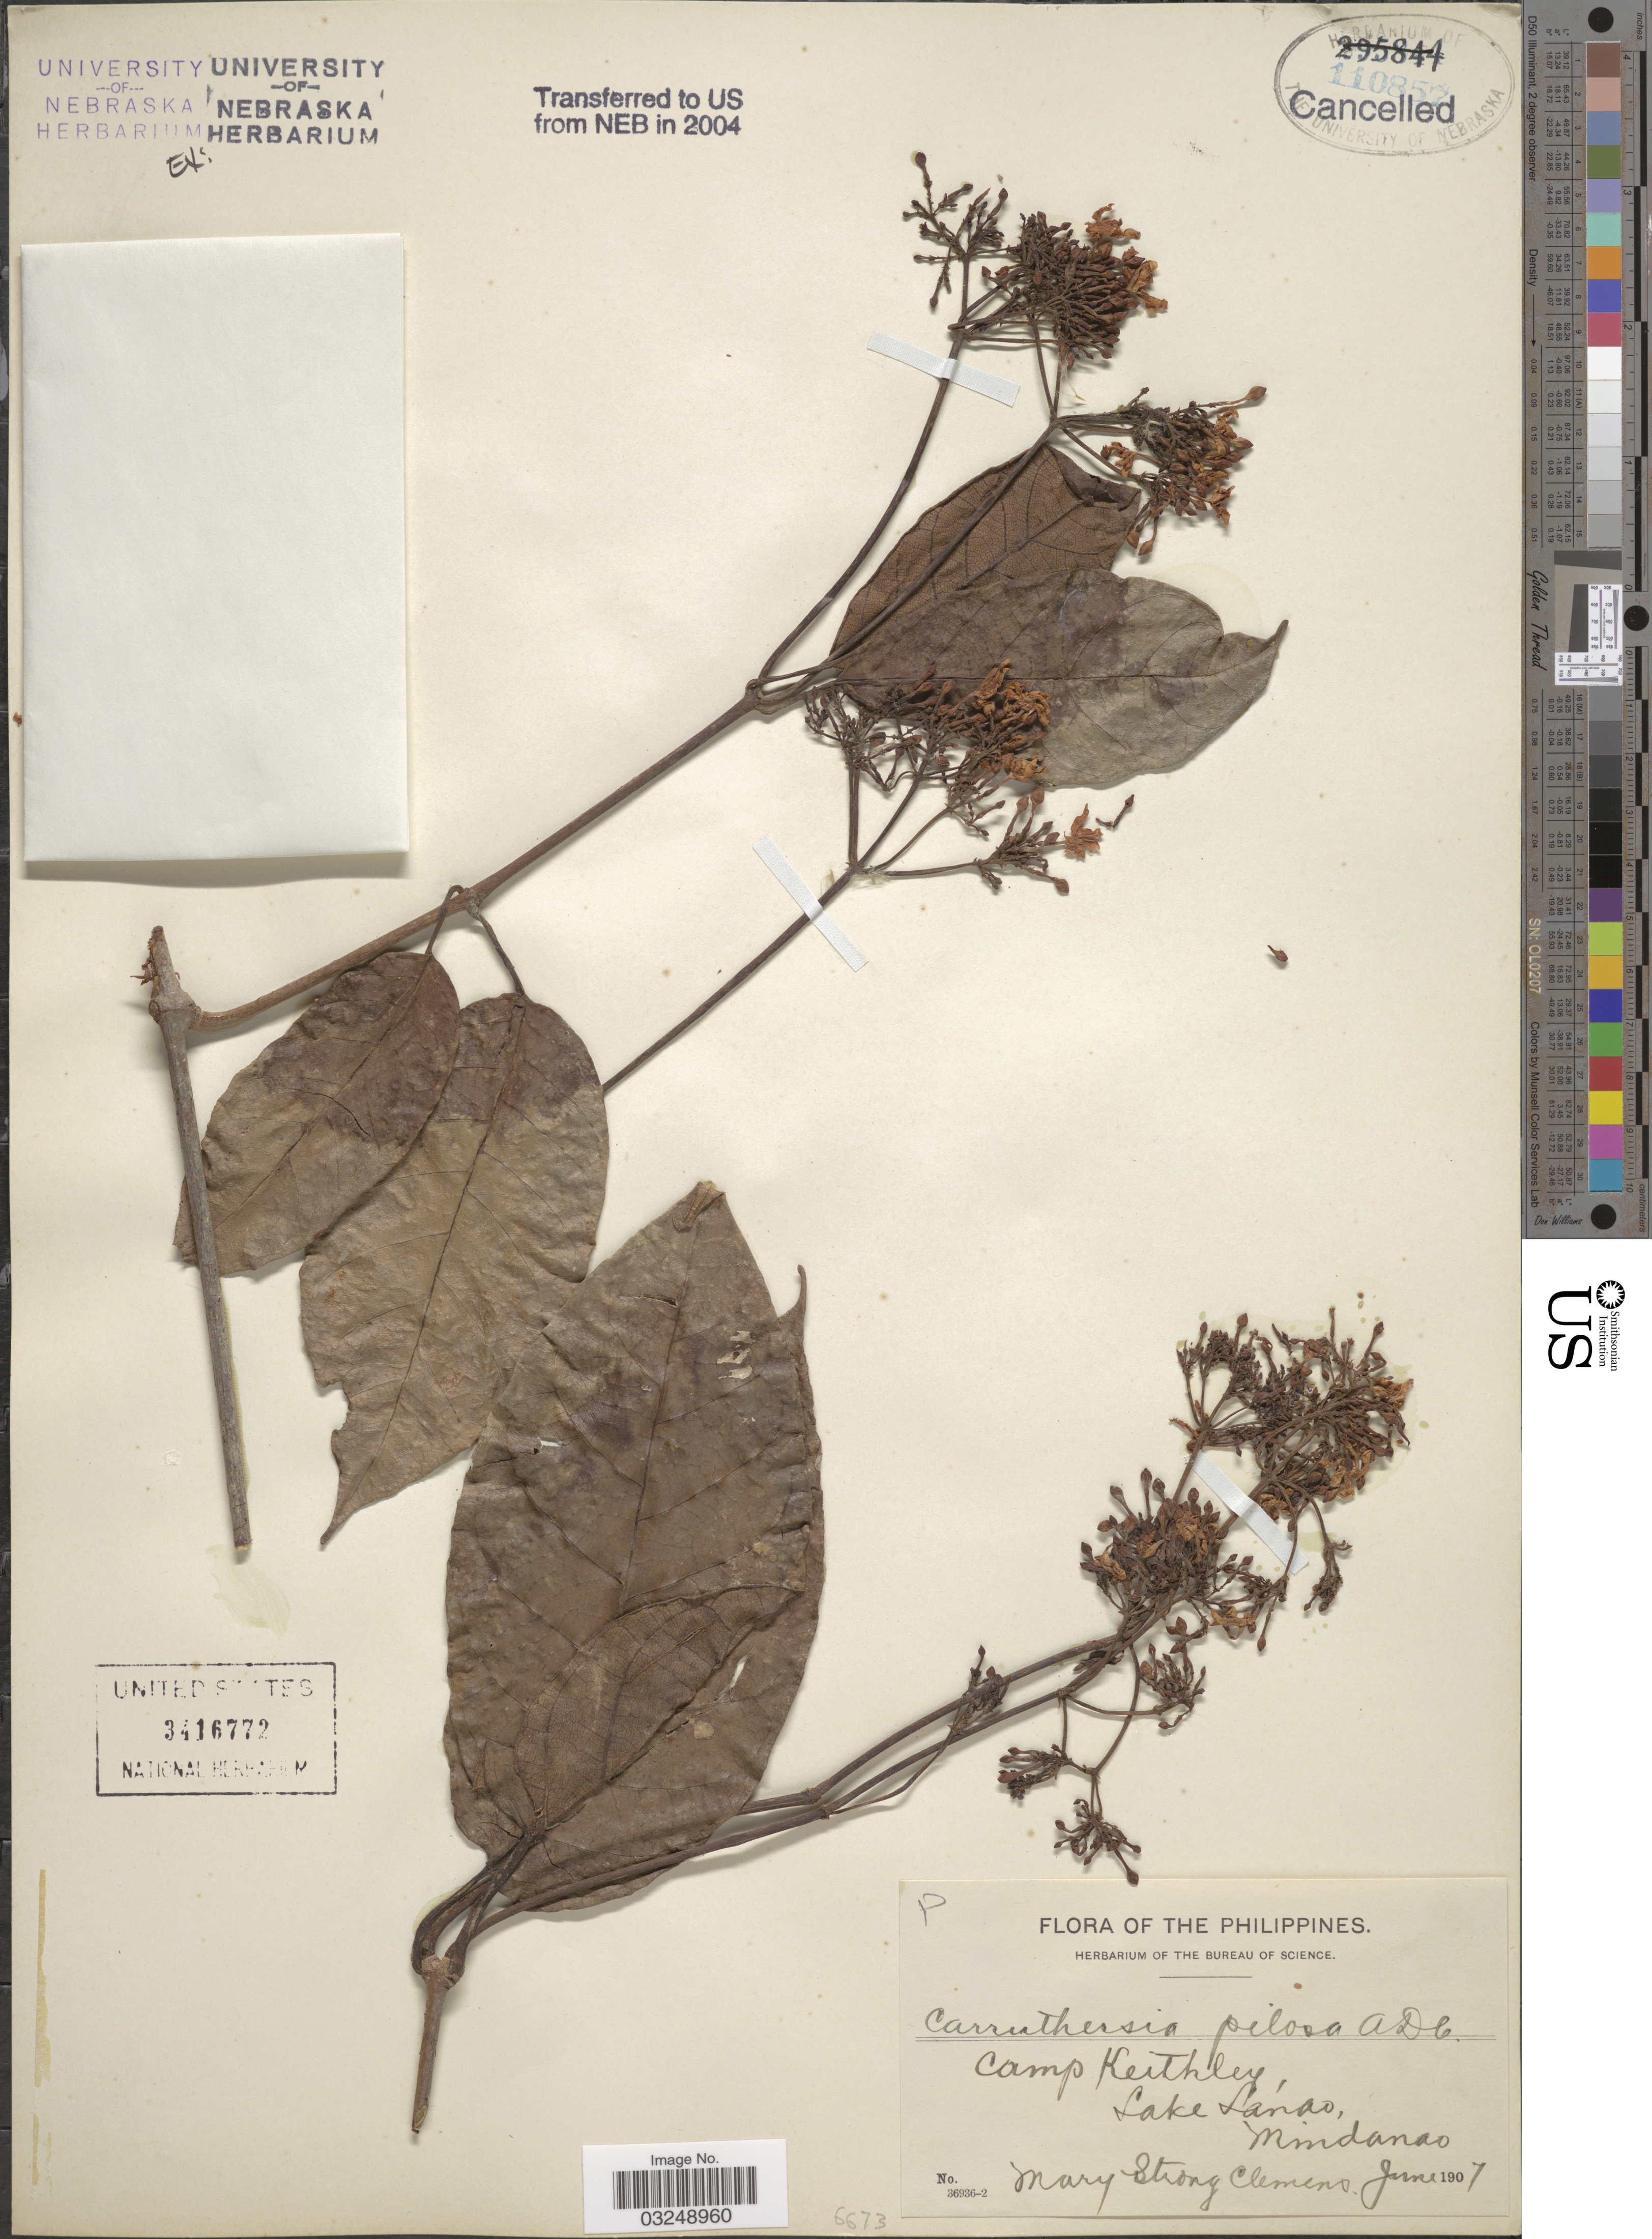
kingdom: Plantae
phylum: Tracheophyta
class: Magnoliopsida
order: Gentianales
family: Apocynaceae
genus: Carruthersia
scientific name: Carruthersia pilosa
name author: (DC.) Fern.-Vill.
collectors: M. S. Clemens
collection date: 1907-06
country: Philippines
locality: Camp Keithley, Lake Lanao, Mindanao.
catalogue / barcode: US 3416772